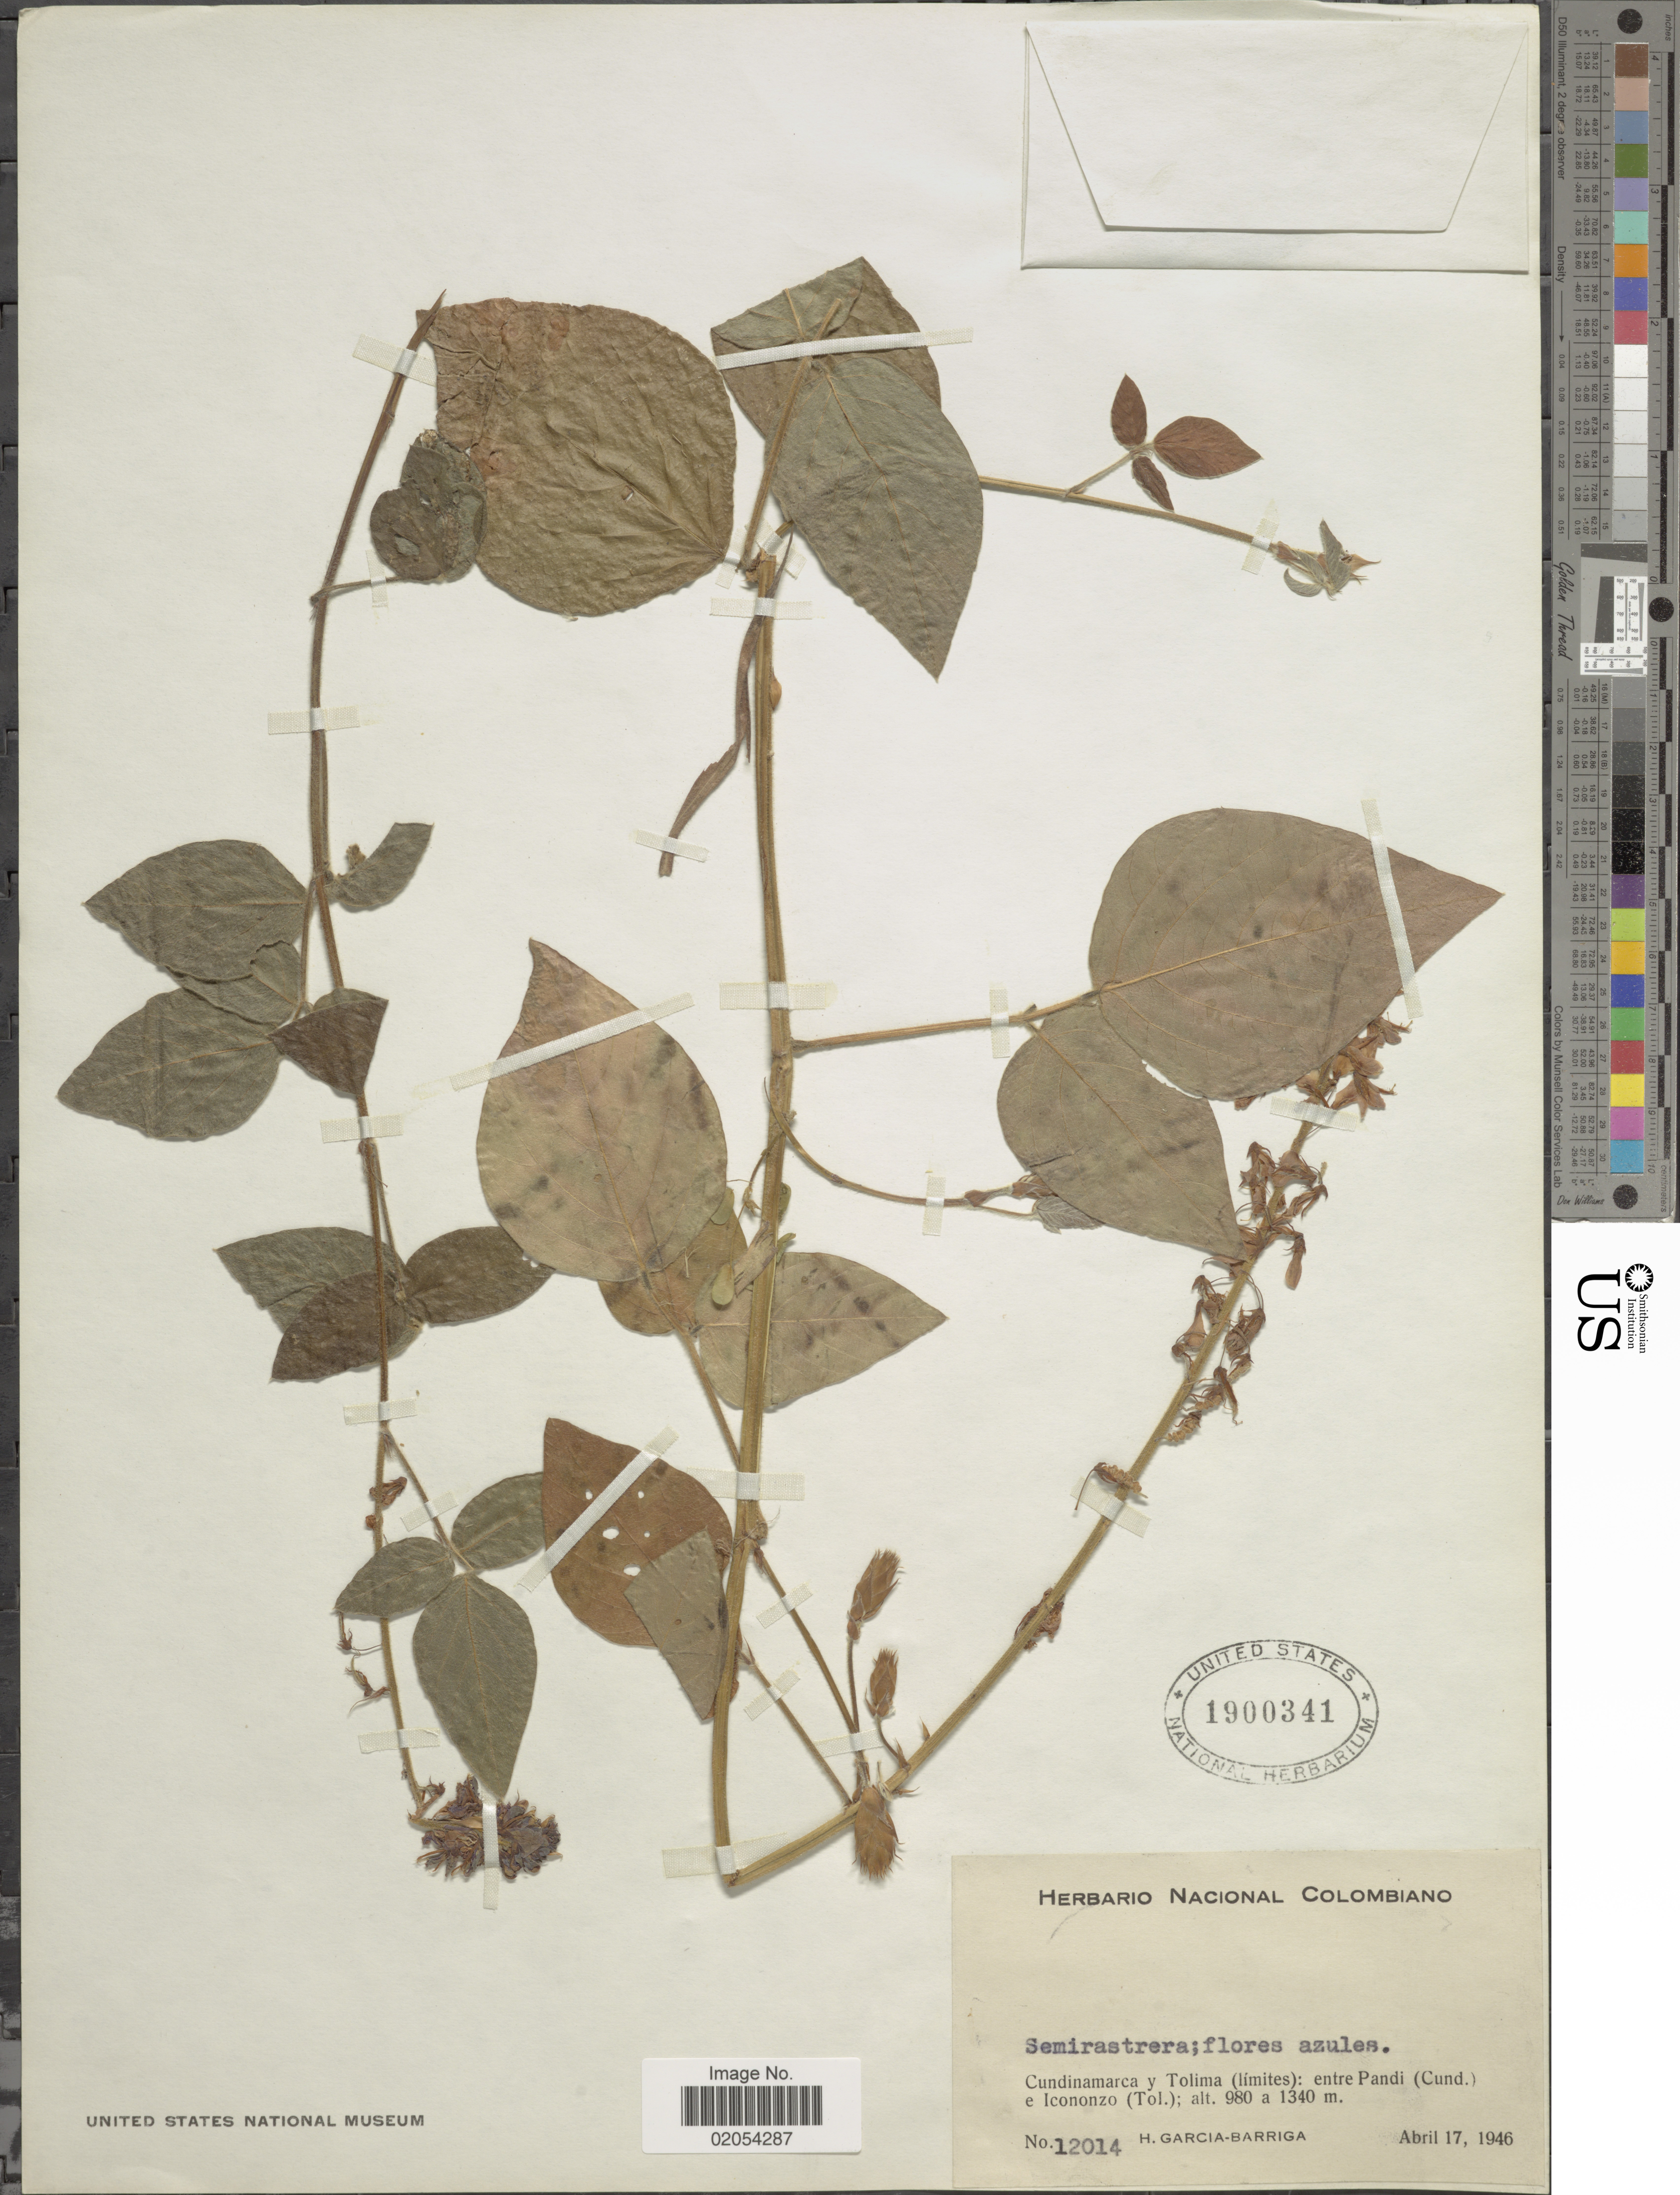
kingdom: Plantae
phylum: Tracheophyta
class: Magnoliopsida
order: Fabales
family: Fabaceae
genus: Desmodium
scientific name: Desmodium sp.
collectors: H. García Barriga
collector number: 12014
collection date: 1946-04-17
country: Colombia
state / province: Cundinamarca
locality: Cundinamarca y Tolima (limites): entre Pandi (Cund.) e Icononco (Tol.).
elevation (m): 980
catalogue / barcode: US 1900341